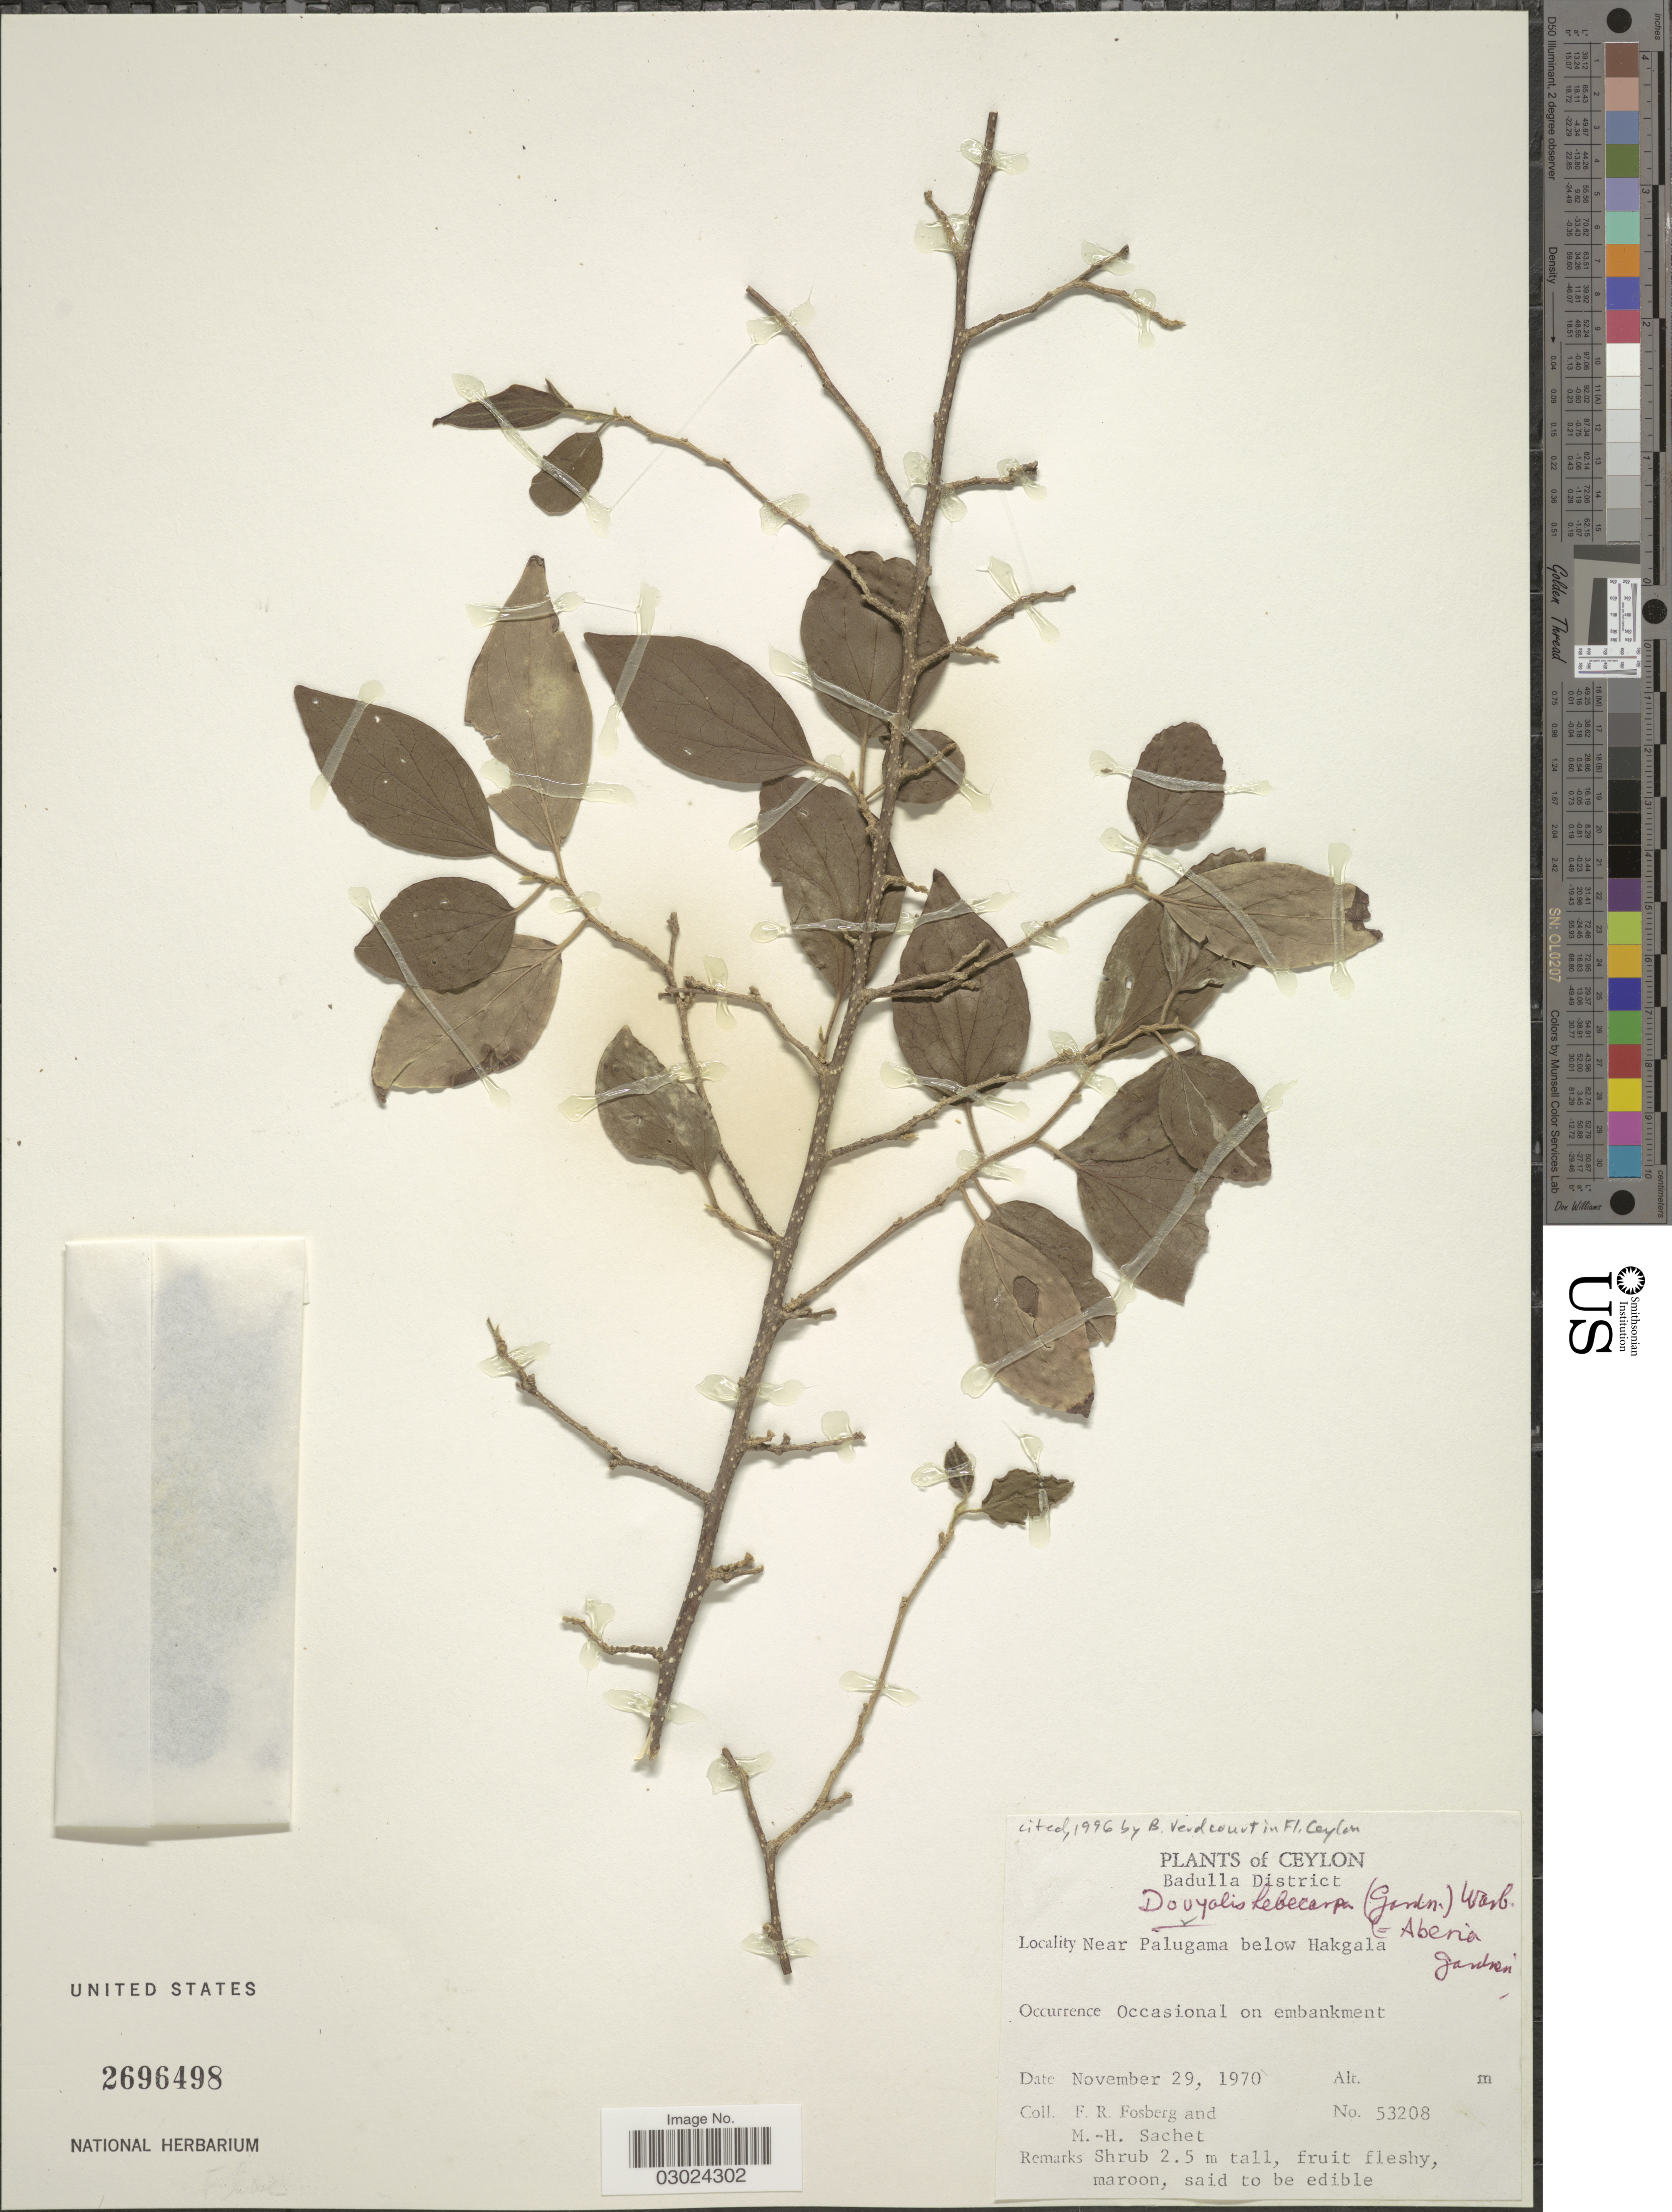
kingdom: Plantae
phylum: Tracheophyta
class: Magnoliopsida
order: Malpighiales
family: Salicaceae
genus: Dovyalis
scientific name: Dovyalis hebecarpa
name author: (Gardner) Warb.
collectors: F. R. Fosberg & M.-H. Sachet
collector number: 53208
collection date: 1970-11-29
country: Sri Lanka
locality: Ceylon. Badulla District. Near Palugama below Hakgala.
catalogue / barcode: US 2696498